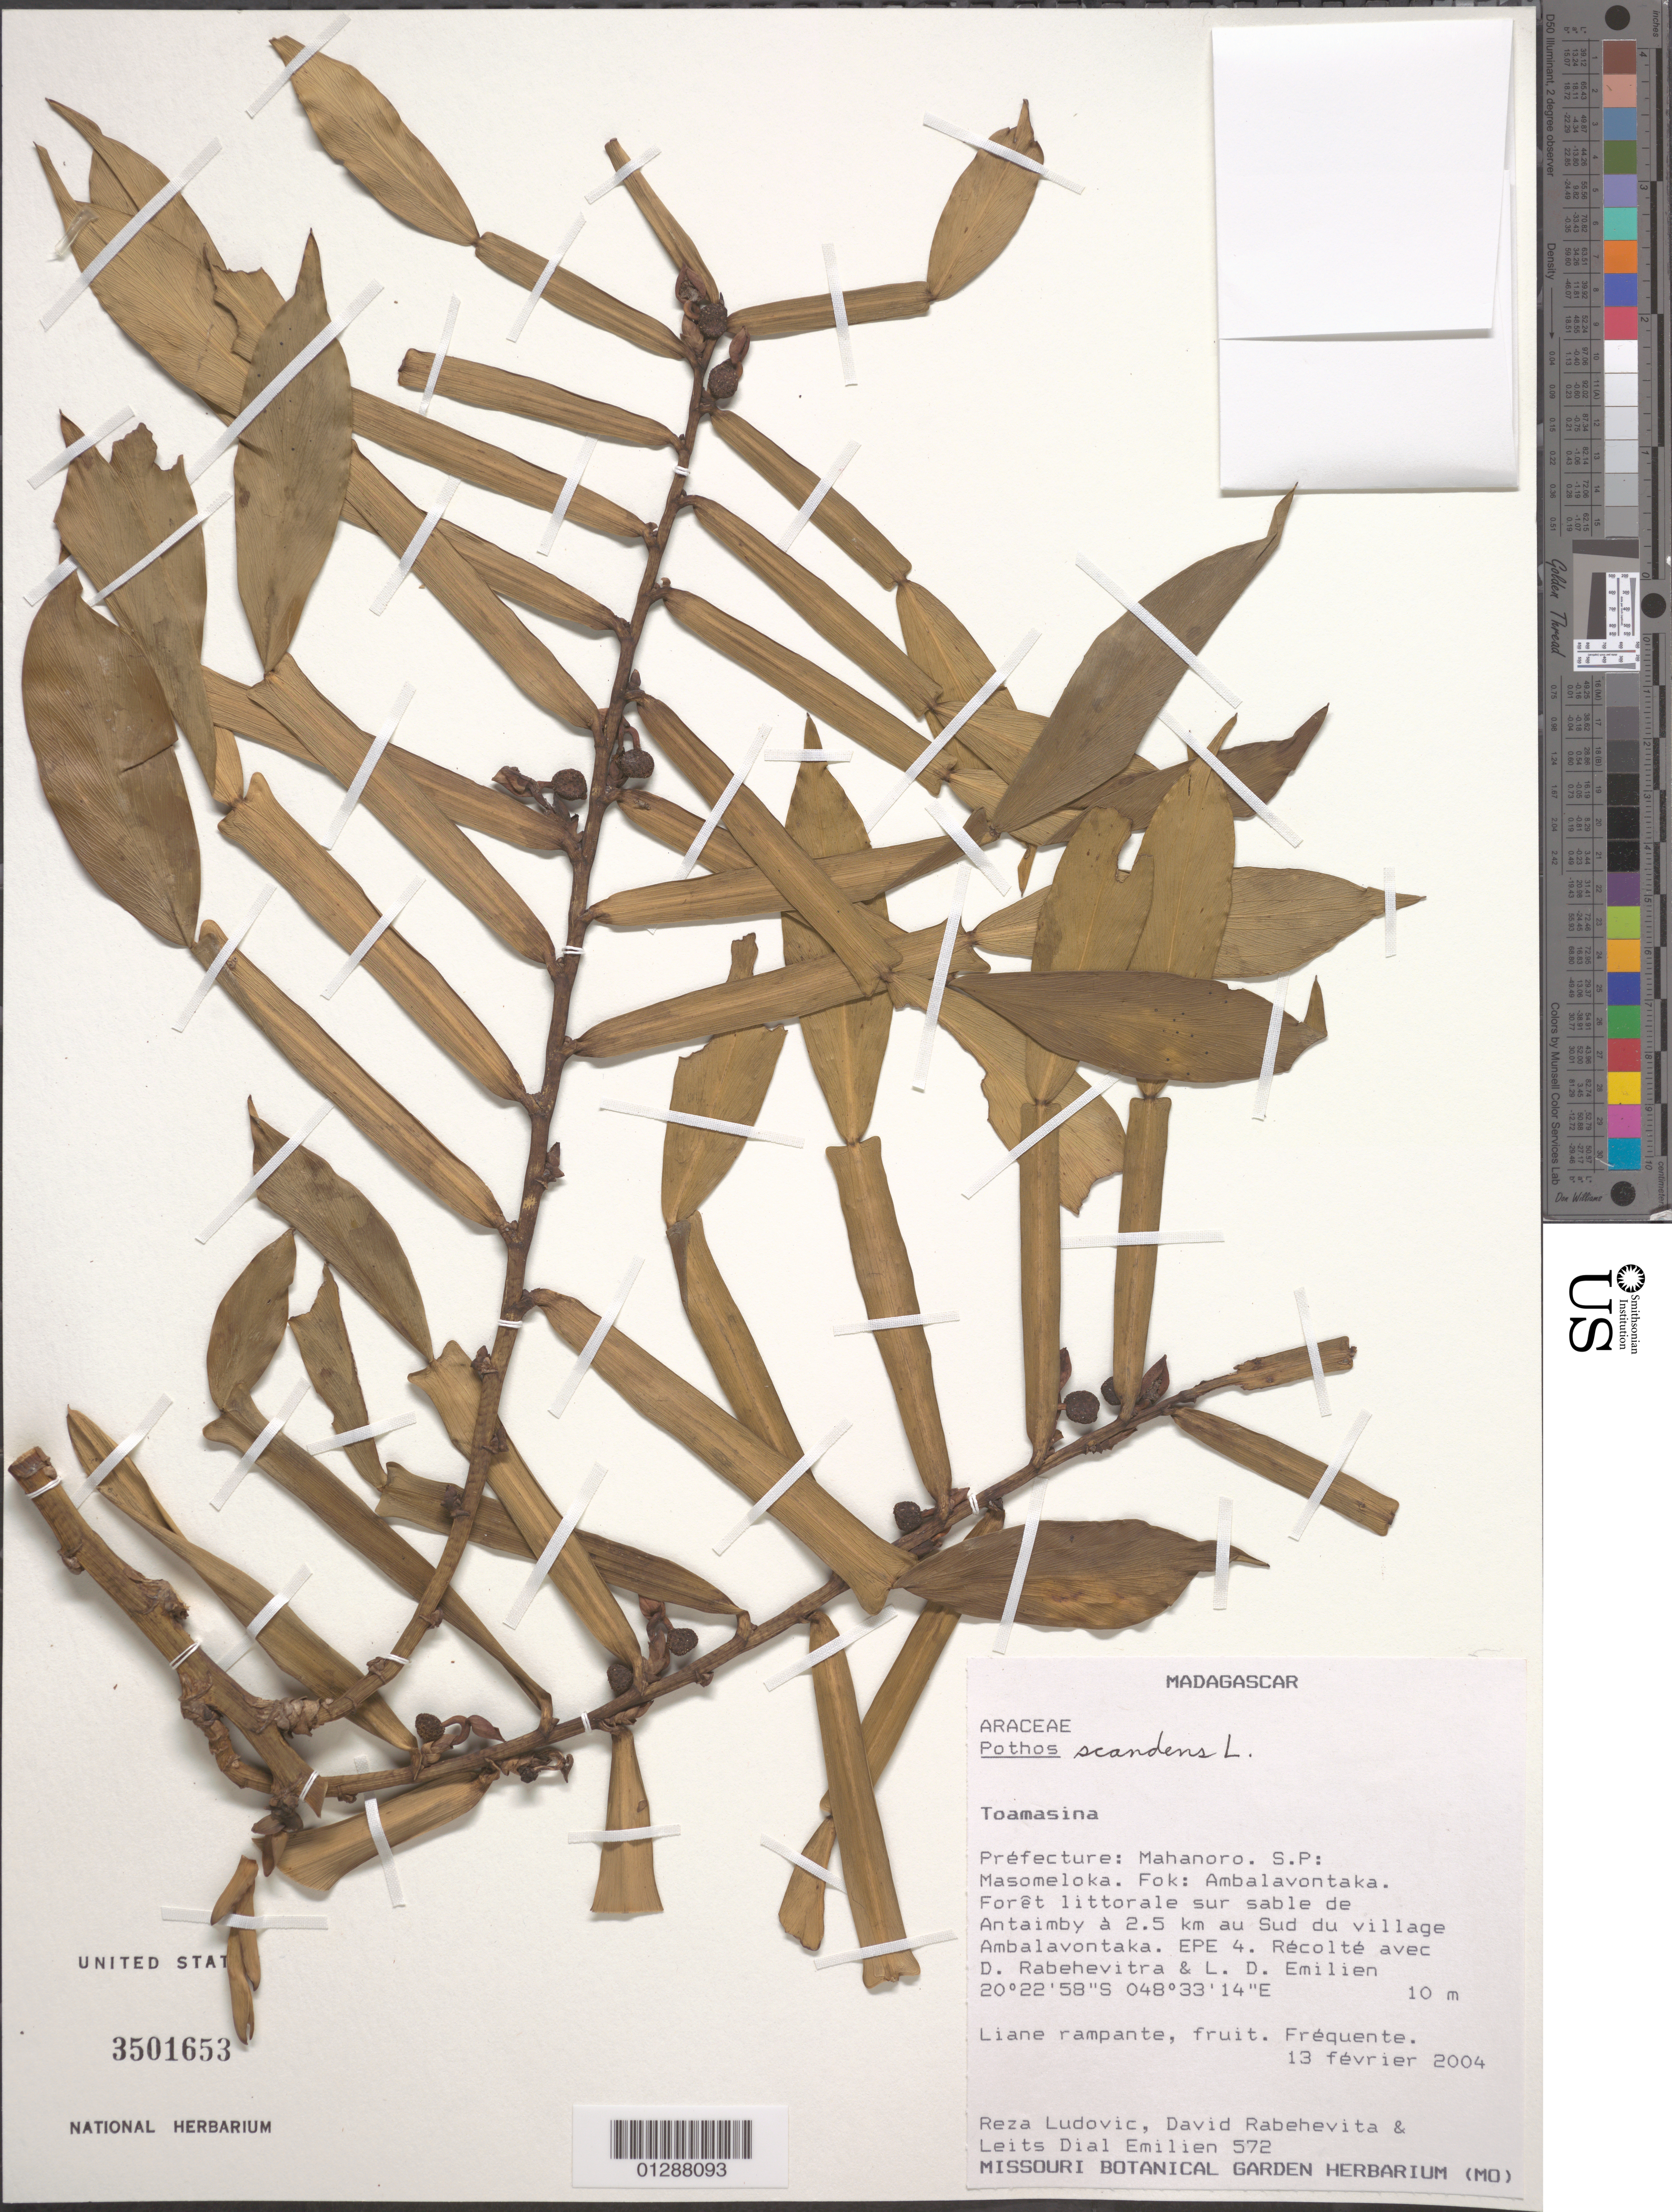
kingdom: Plantae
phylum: Tracheophyta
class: Liliopsida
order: Alismatales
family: Araceae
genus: Pothos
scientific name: Pothos scandens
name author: L.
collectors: R. Ludovic, D. Rabehevitra & L. Emilien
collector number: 572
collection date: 2004-02-13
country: Madagascar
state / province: Atsinanana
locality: Préfecture: Mahanoro. S.P: Masomeloka. Fok: Ambalavontaka. Sur sable de Antaimby à 2.5 km au Sud du village Amabalavontaka. EPE 4.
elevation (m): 10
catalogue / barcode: US 3501653